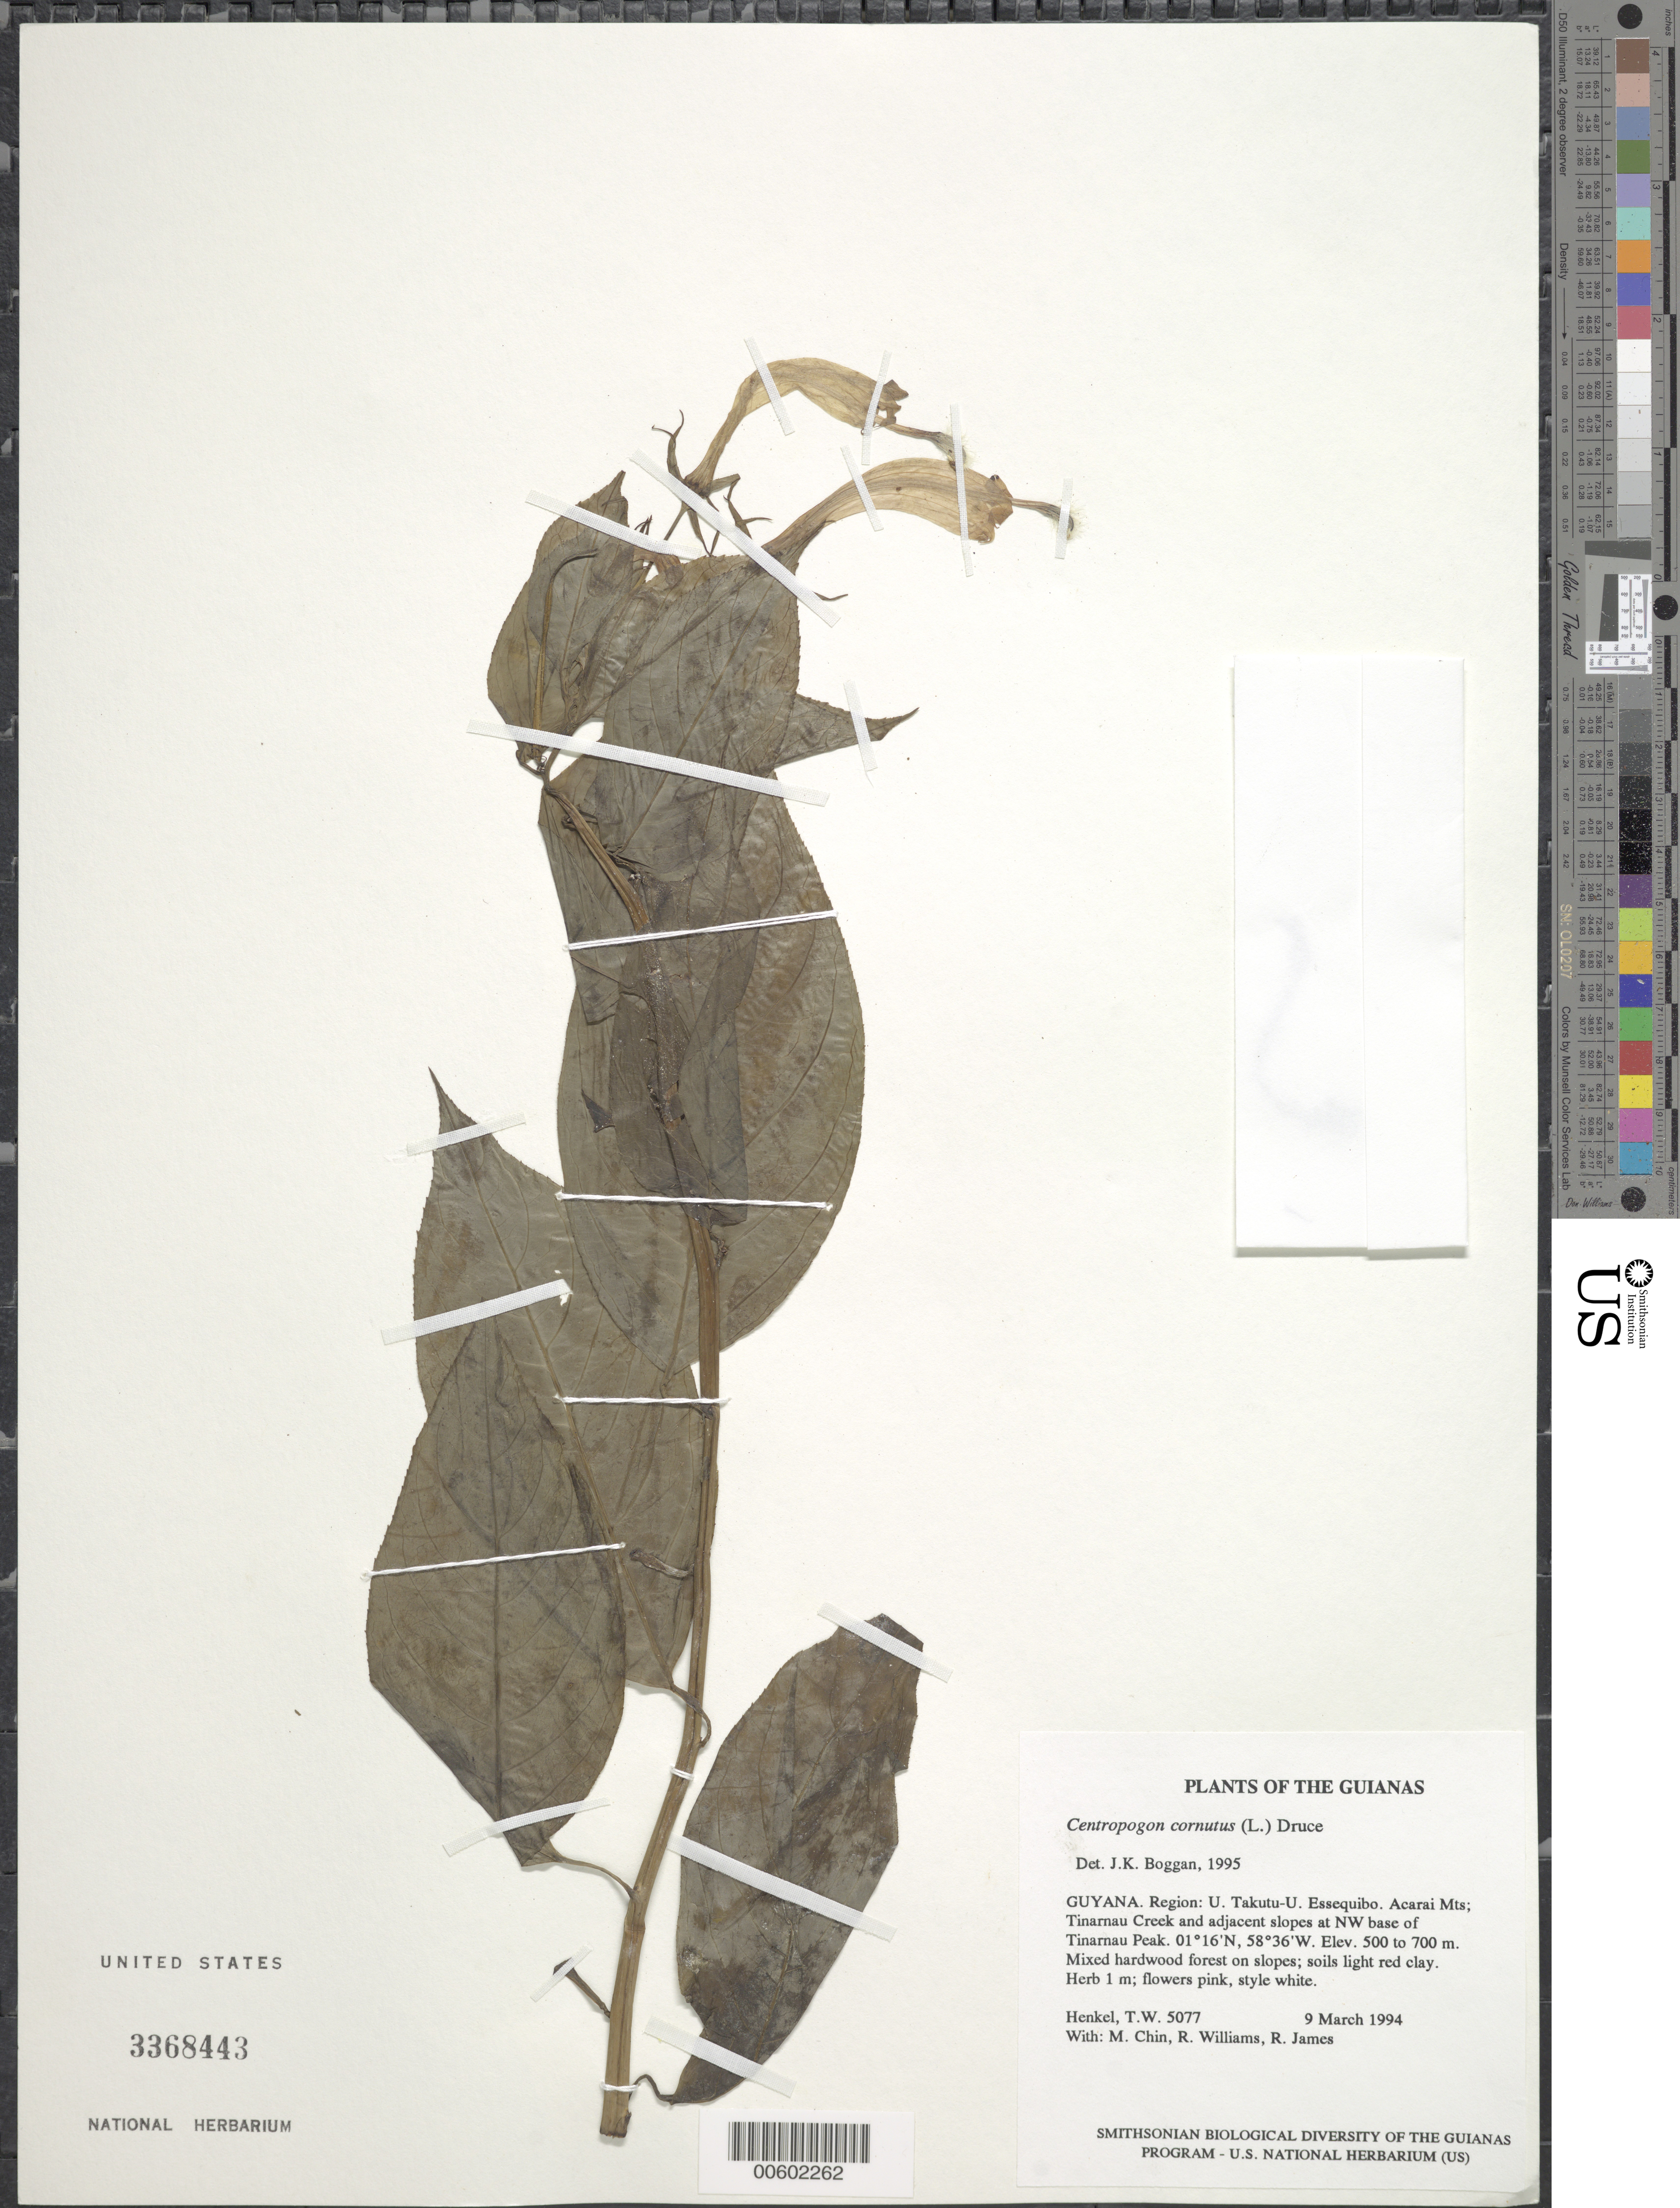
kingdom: Plantae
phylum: Tracheophyta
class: Magnoliopsida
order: Asterales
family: Campanulaceae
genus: Centropogon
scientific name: Centropogon cornutus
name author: (L.) Druce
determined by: Boggan, J. K., (US), NMNH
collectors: T. Henkel, M. Chin, R. Williams & R. James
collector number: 5077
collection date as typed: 9 March 1994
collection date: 1994-03-09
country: Guyana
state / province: U. Takutu-U. Essequibo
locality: Acarai Mts; Tinarnau Creek and adjacent slopes at NW base of Tinarnau Peak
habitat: Mixed hardwood forest on slopes; soils light red clay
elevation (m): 500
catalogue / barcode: US 3368443